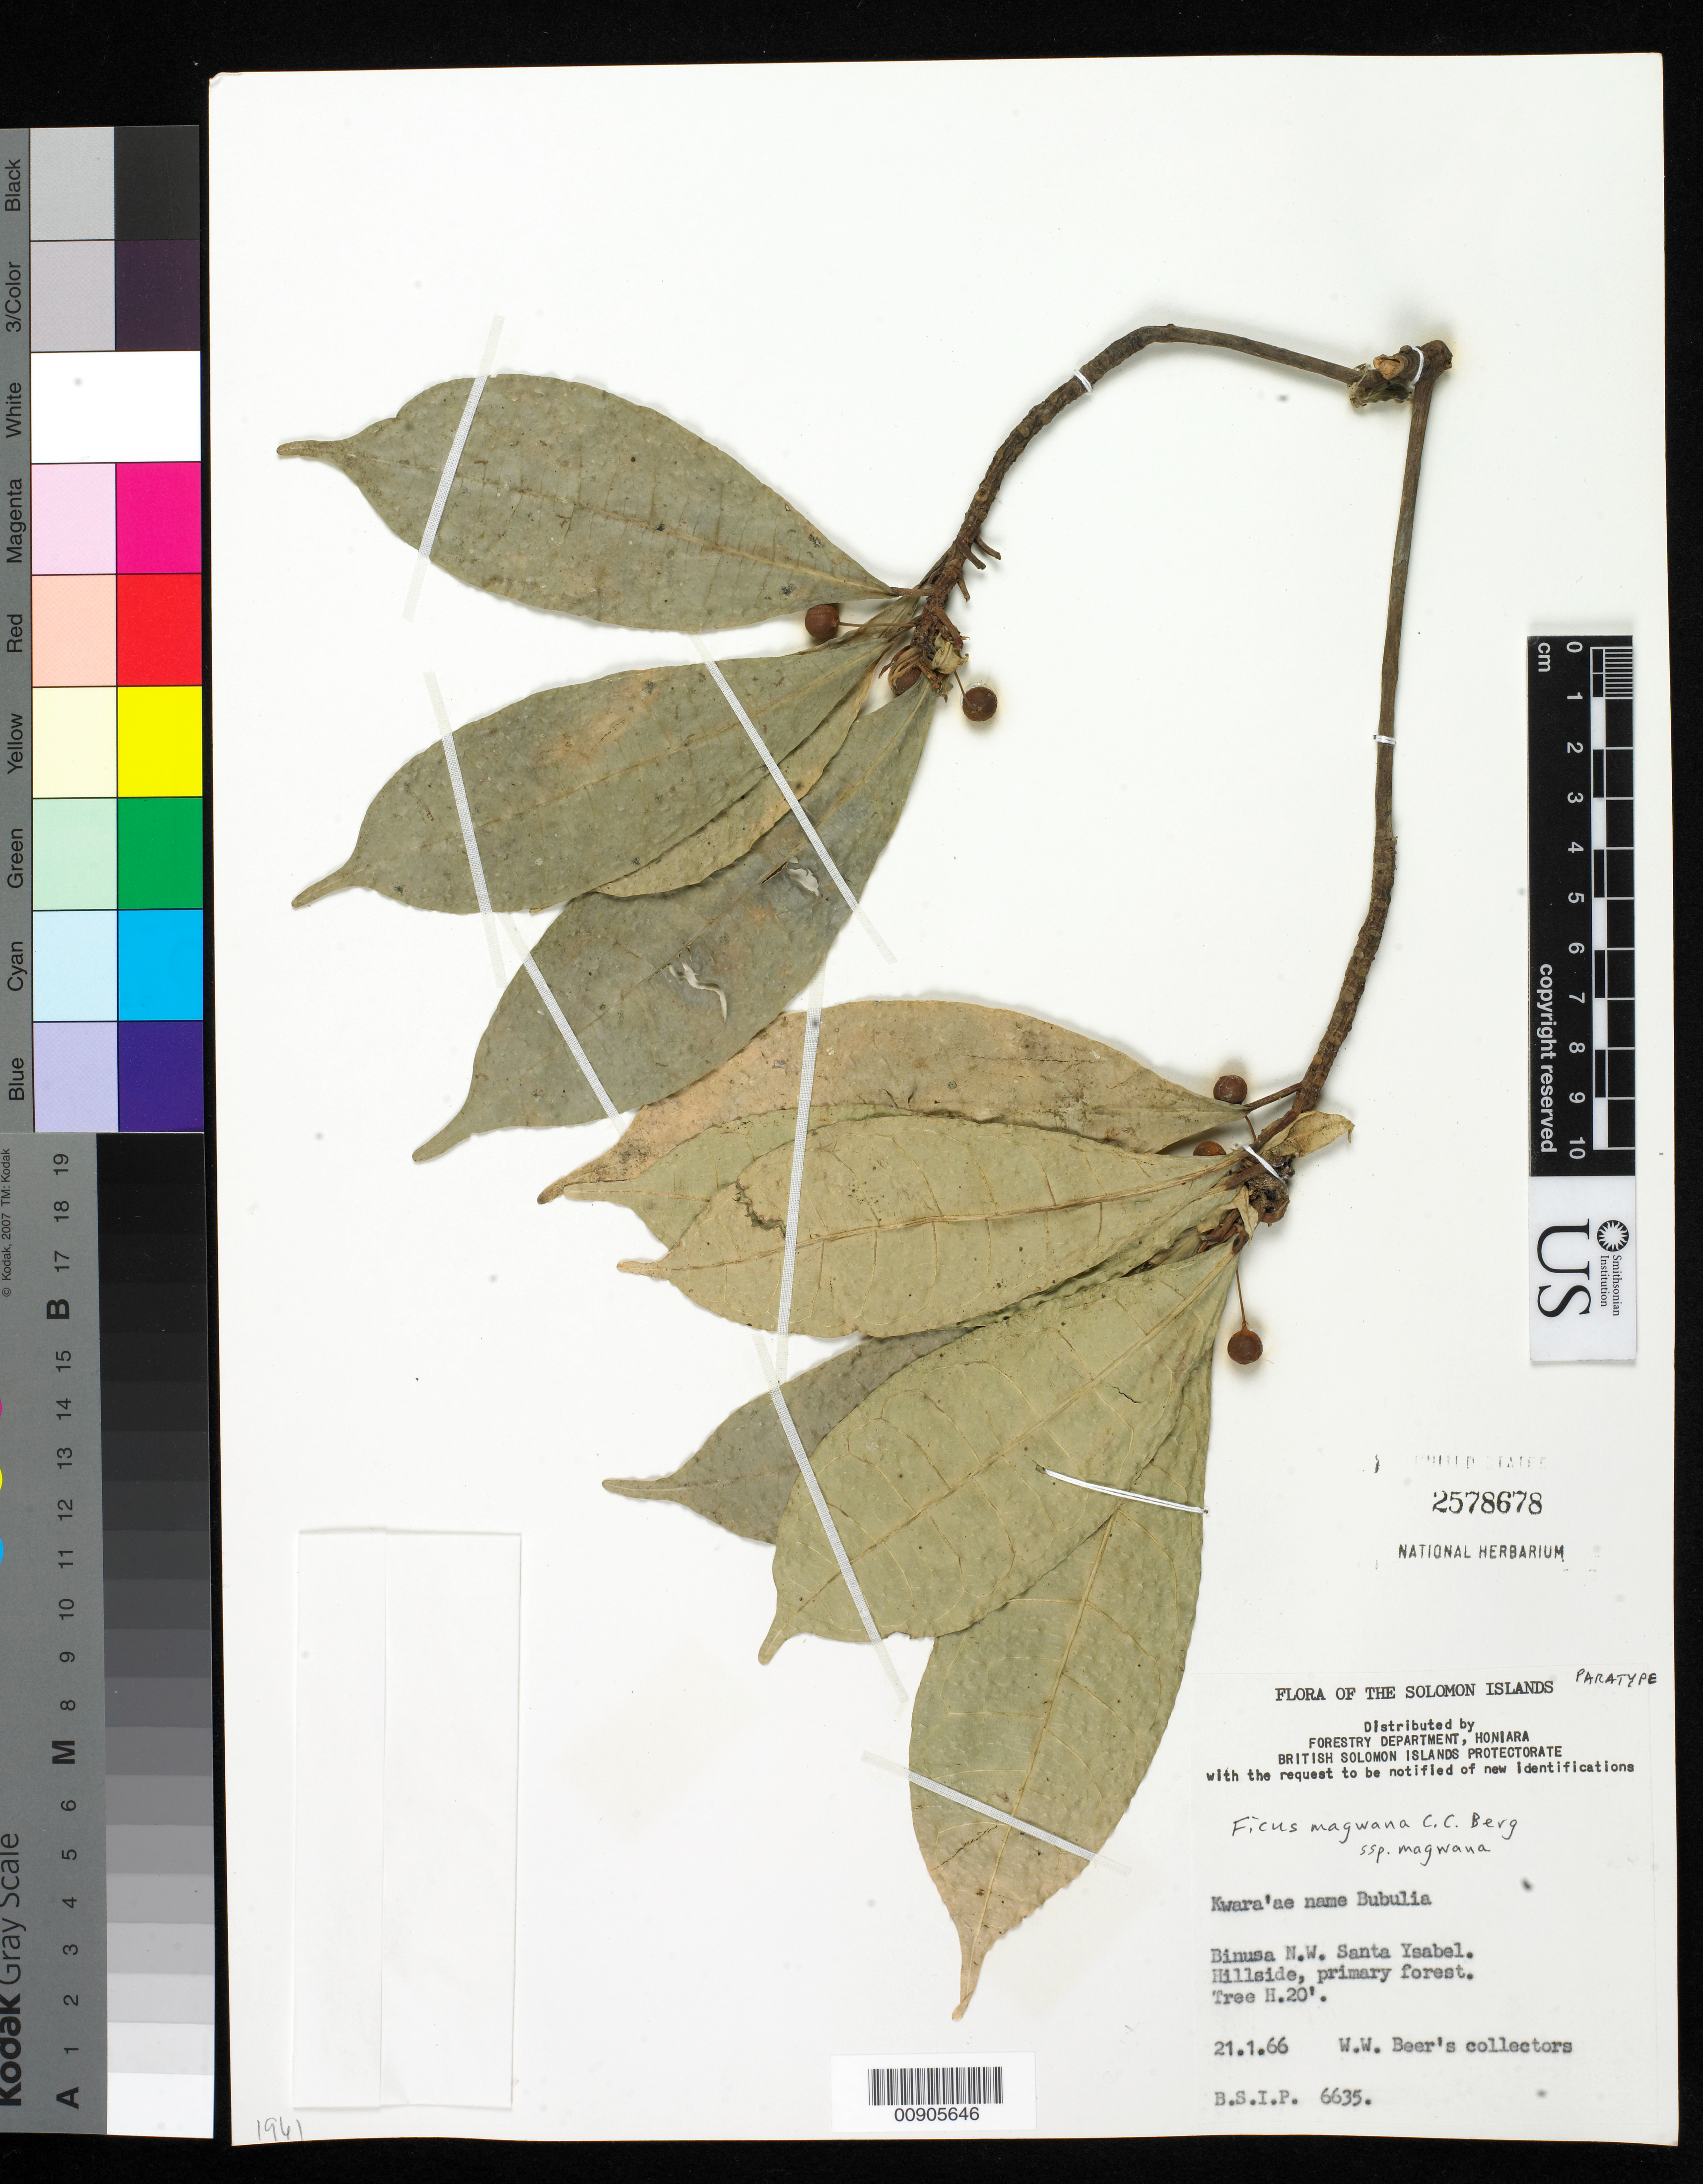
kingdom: Plantae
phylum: Tracheophyta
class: Magnoliopsida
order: Rosales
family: Moraceae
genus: Ficus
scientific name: Ficus magwana subsp. magwana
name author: C.C. Berg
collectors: W. Beer's Collectors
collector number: BSIP 6635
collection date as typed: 21 Jan 1966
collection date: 1966-01-21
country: Solomon Islands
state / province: Isabel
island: Santa Isabel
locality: Binusa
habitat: Primary forest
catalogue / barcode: US 2578678